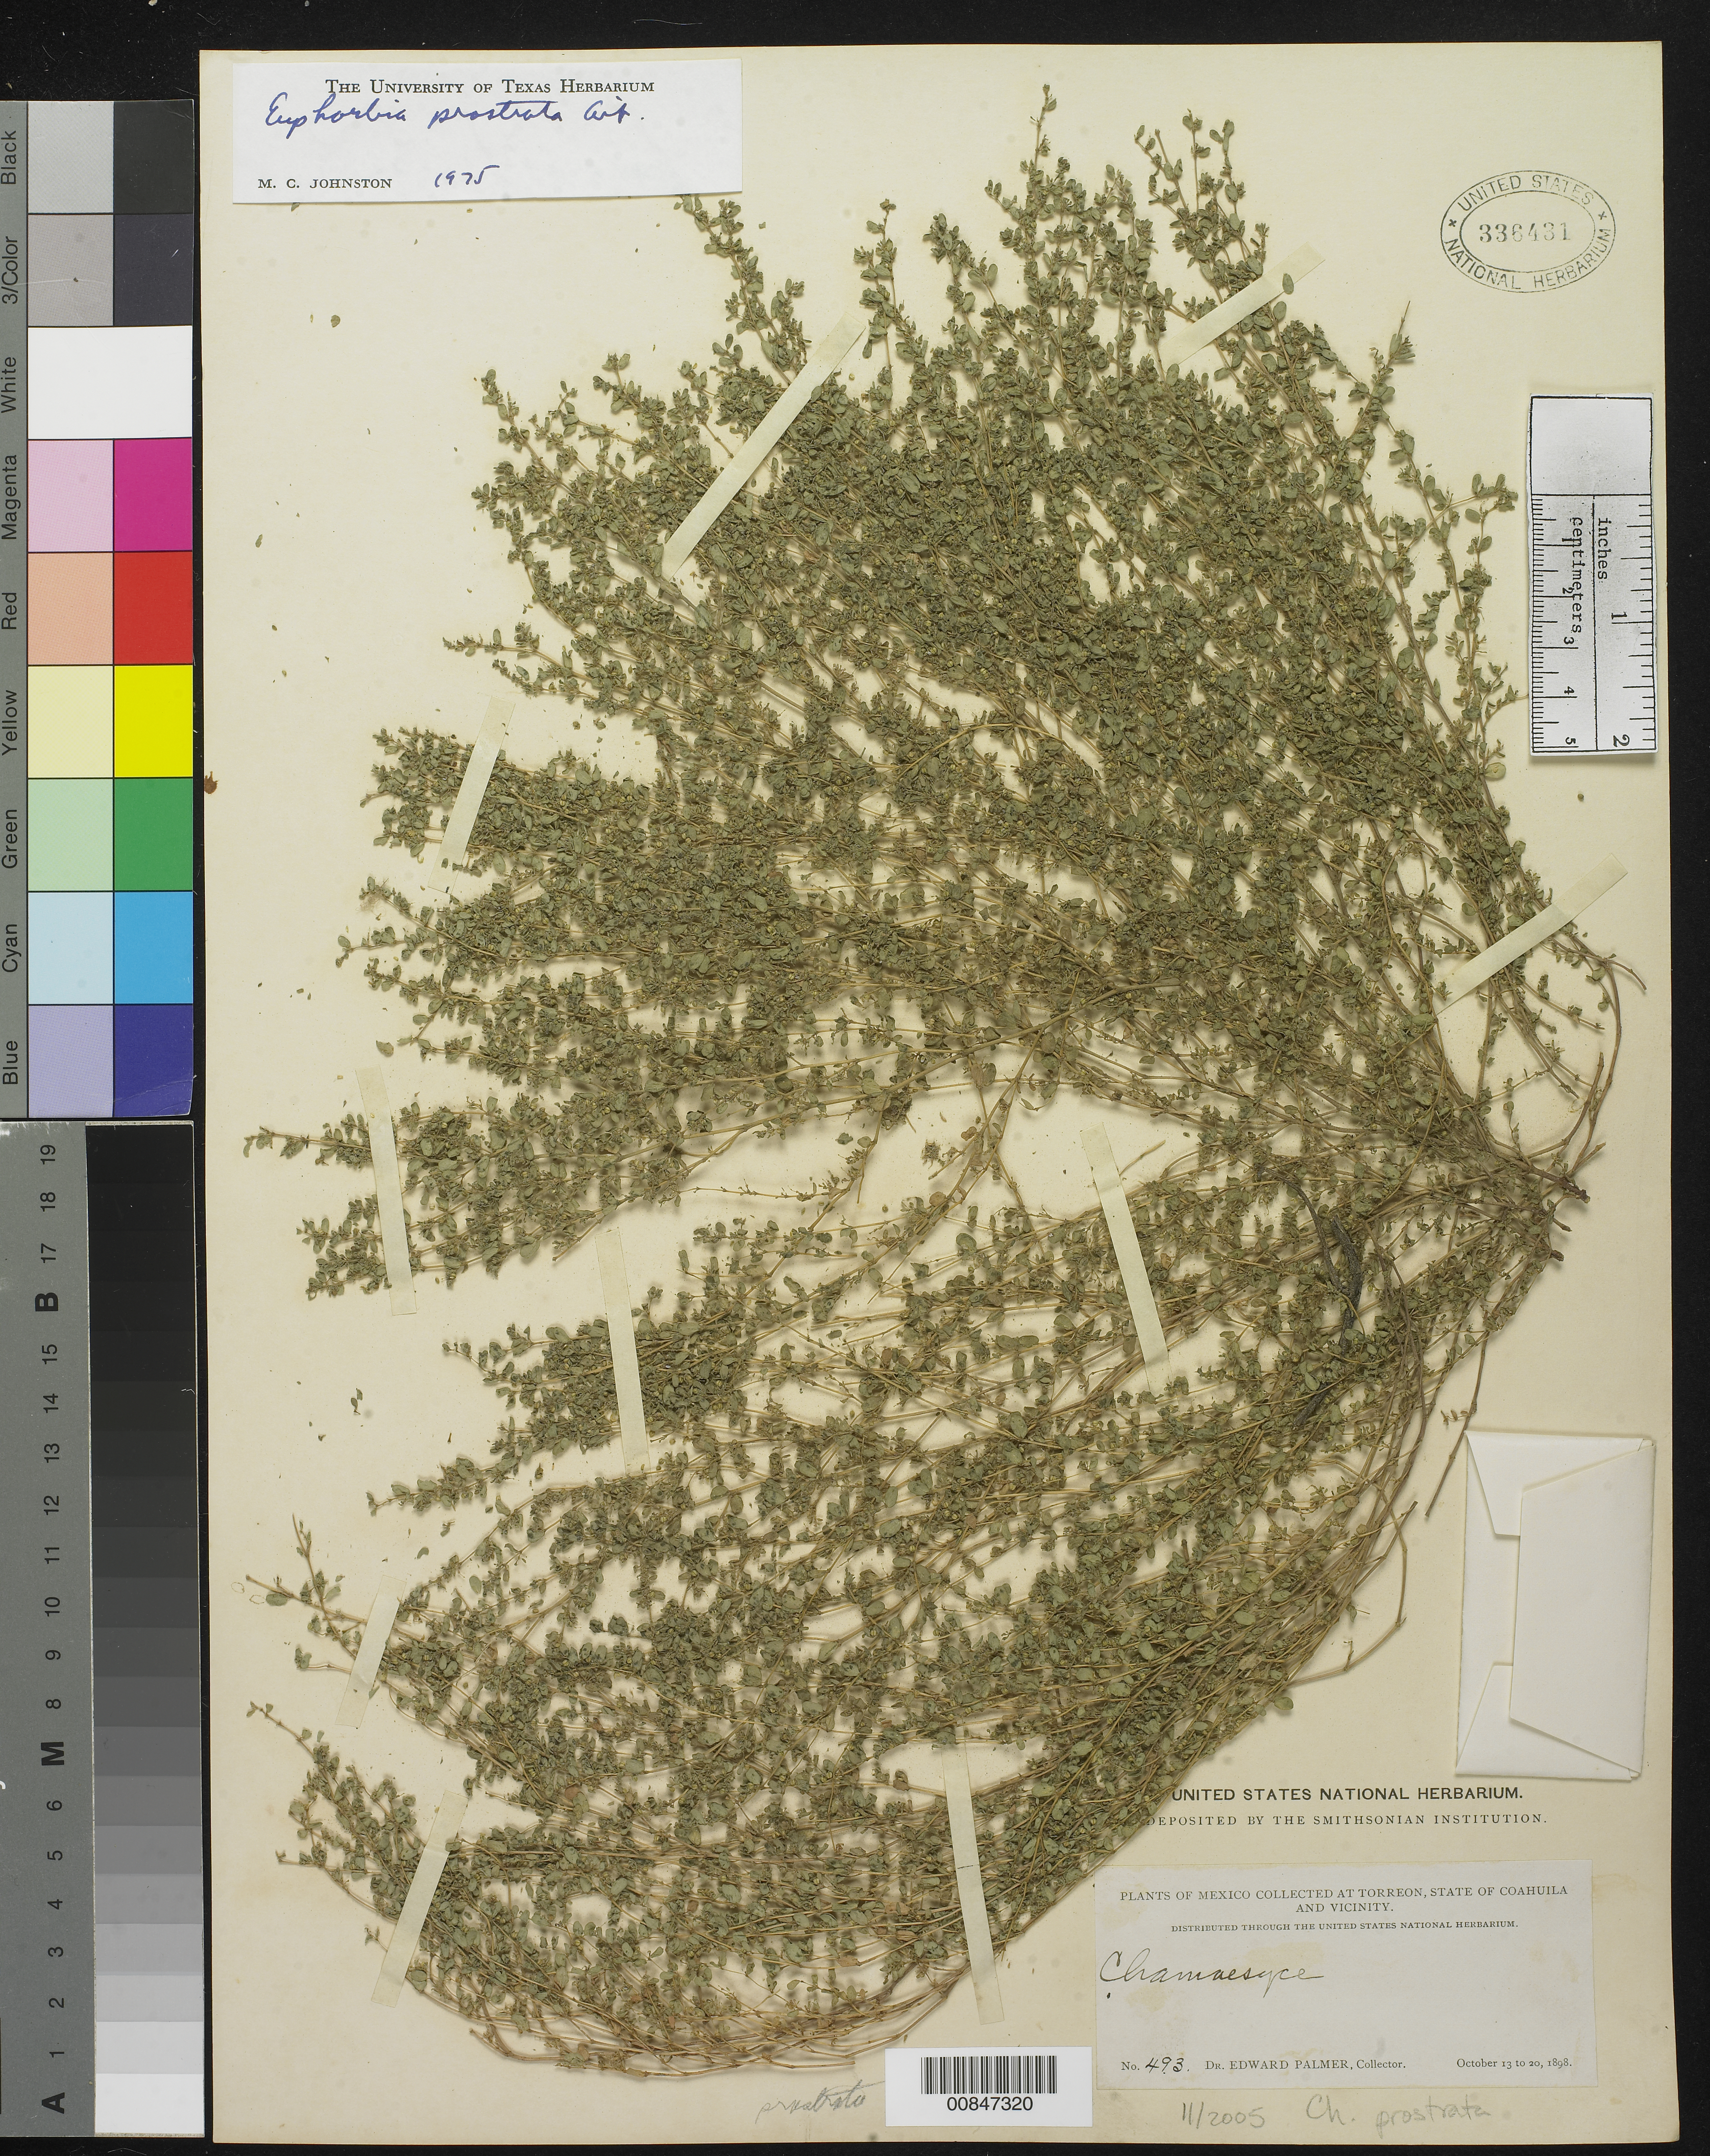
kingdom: Plantae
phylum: Tracheophyta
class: Magnoliopsida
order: Malpighiales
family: Euphorbiaceae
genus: Euphorbia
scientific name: Euphorbia prostrata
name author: Aiton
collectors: E. Palmer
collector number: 493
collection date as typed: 13 Oct 1898 to 20 Oct 1898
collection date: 1898-10-13/1898-10-20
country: Mexico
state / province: Coahuila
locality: Torreon, Coahuila and vicinity.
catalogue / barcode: US 336431